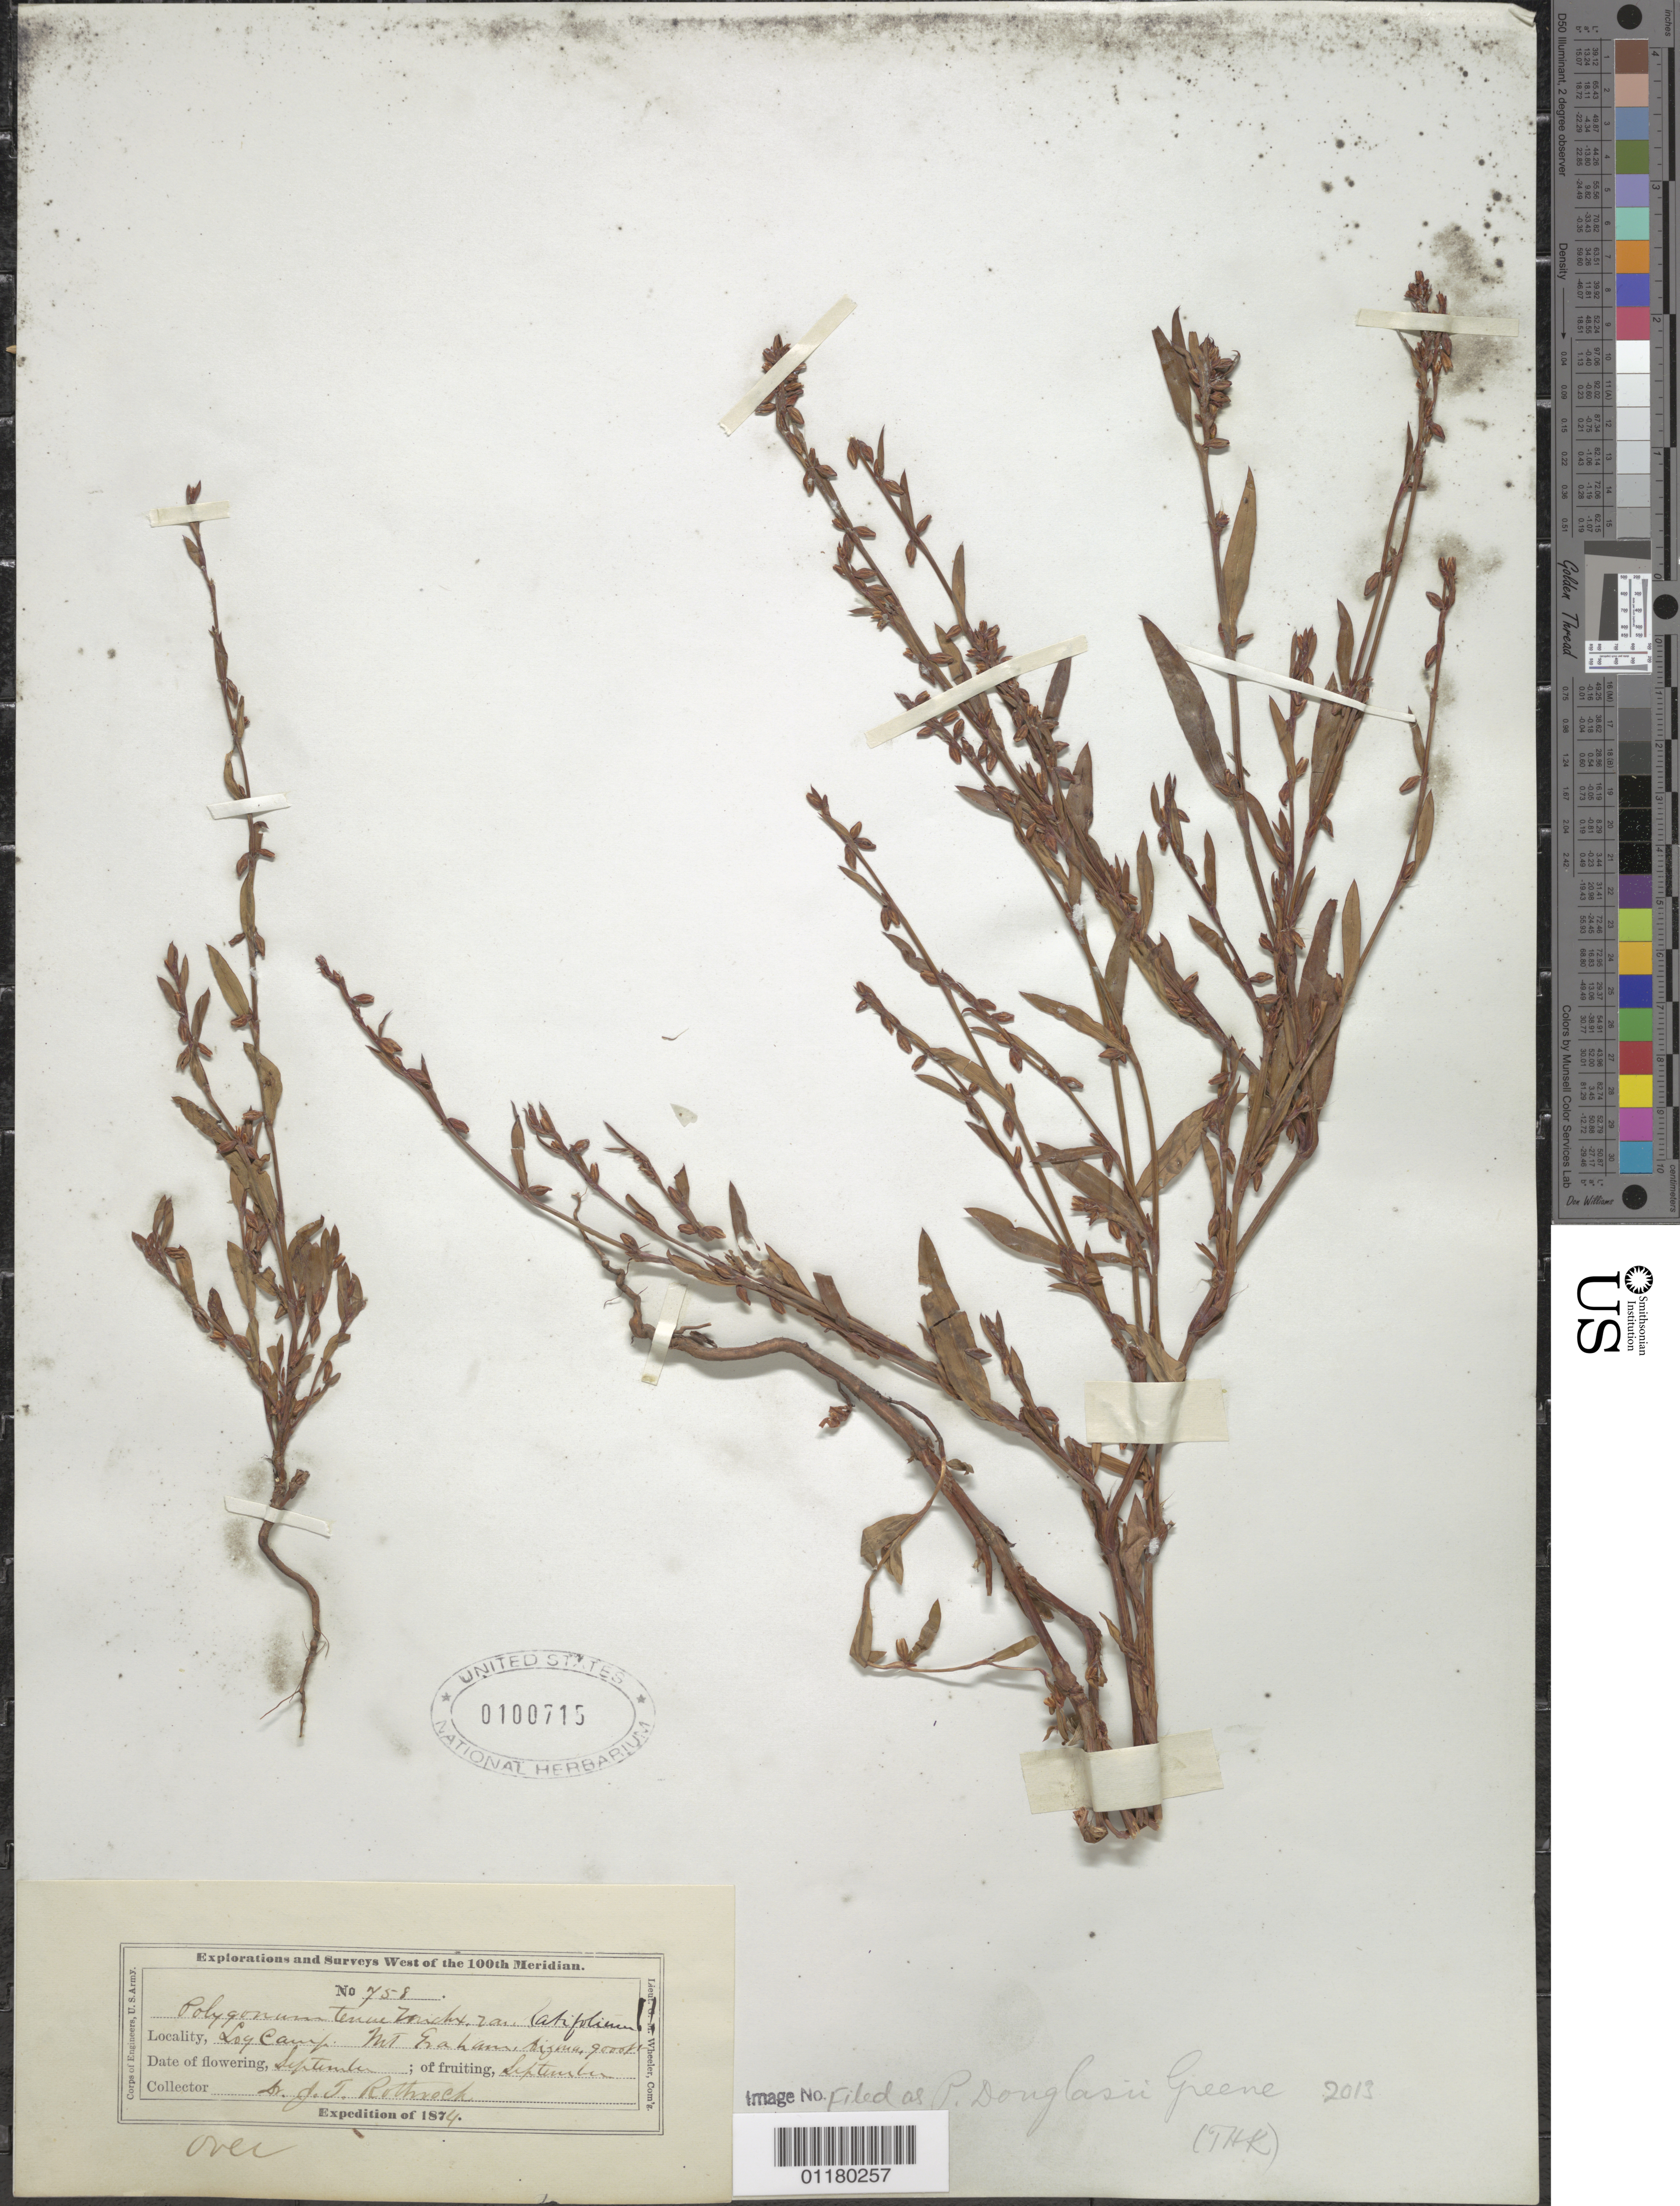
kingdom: Plantae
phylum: Tracheophyta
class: Magnoliopsida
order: Caryophyllales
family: Polygonaceae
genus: Polygonum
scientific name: Polygonum douglasii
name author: Greene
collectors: J. T. Rothrock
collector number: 758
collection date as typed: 1874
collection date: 1874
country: United States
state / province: Arizona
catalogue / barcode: US 100715